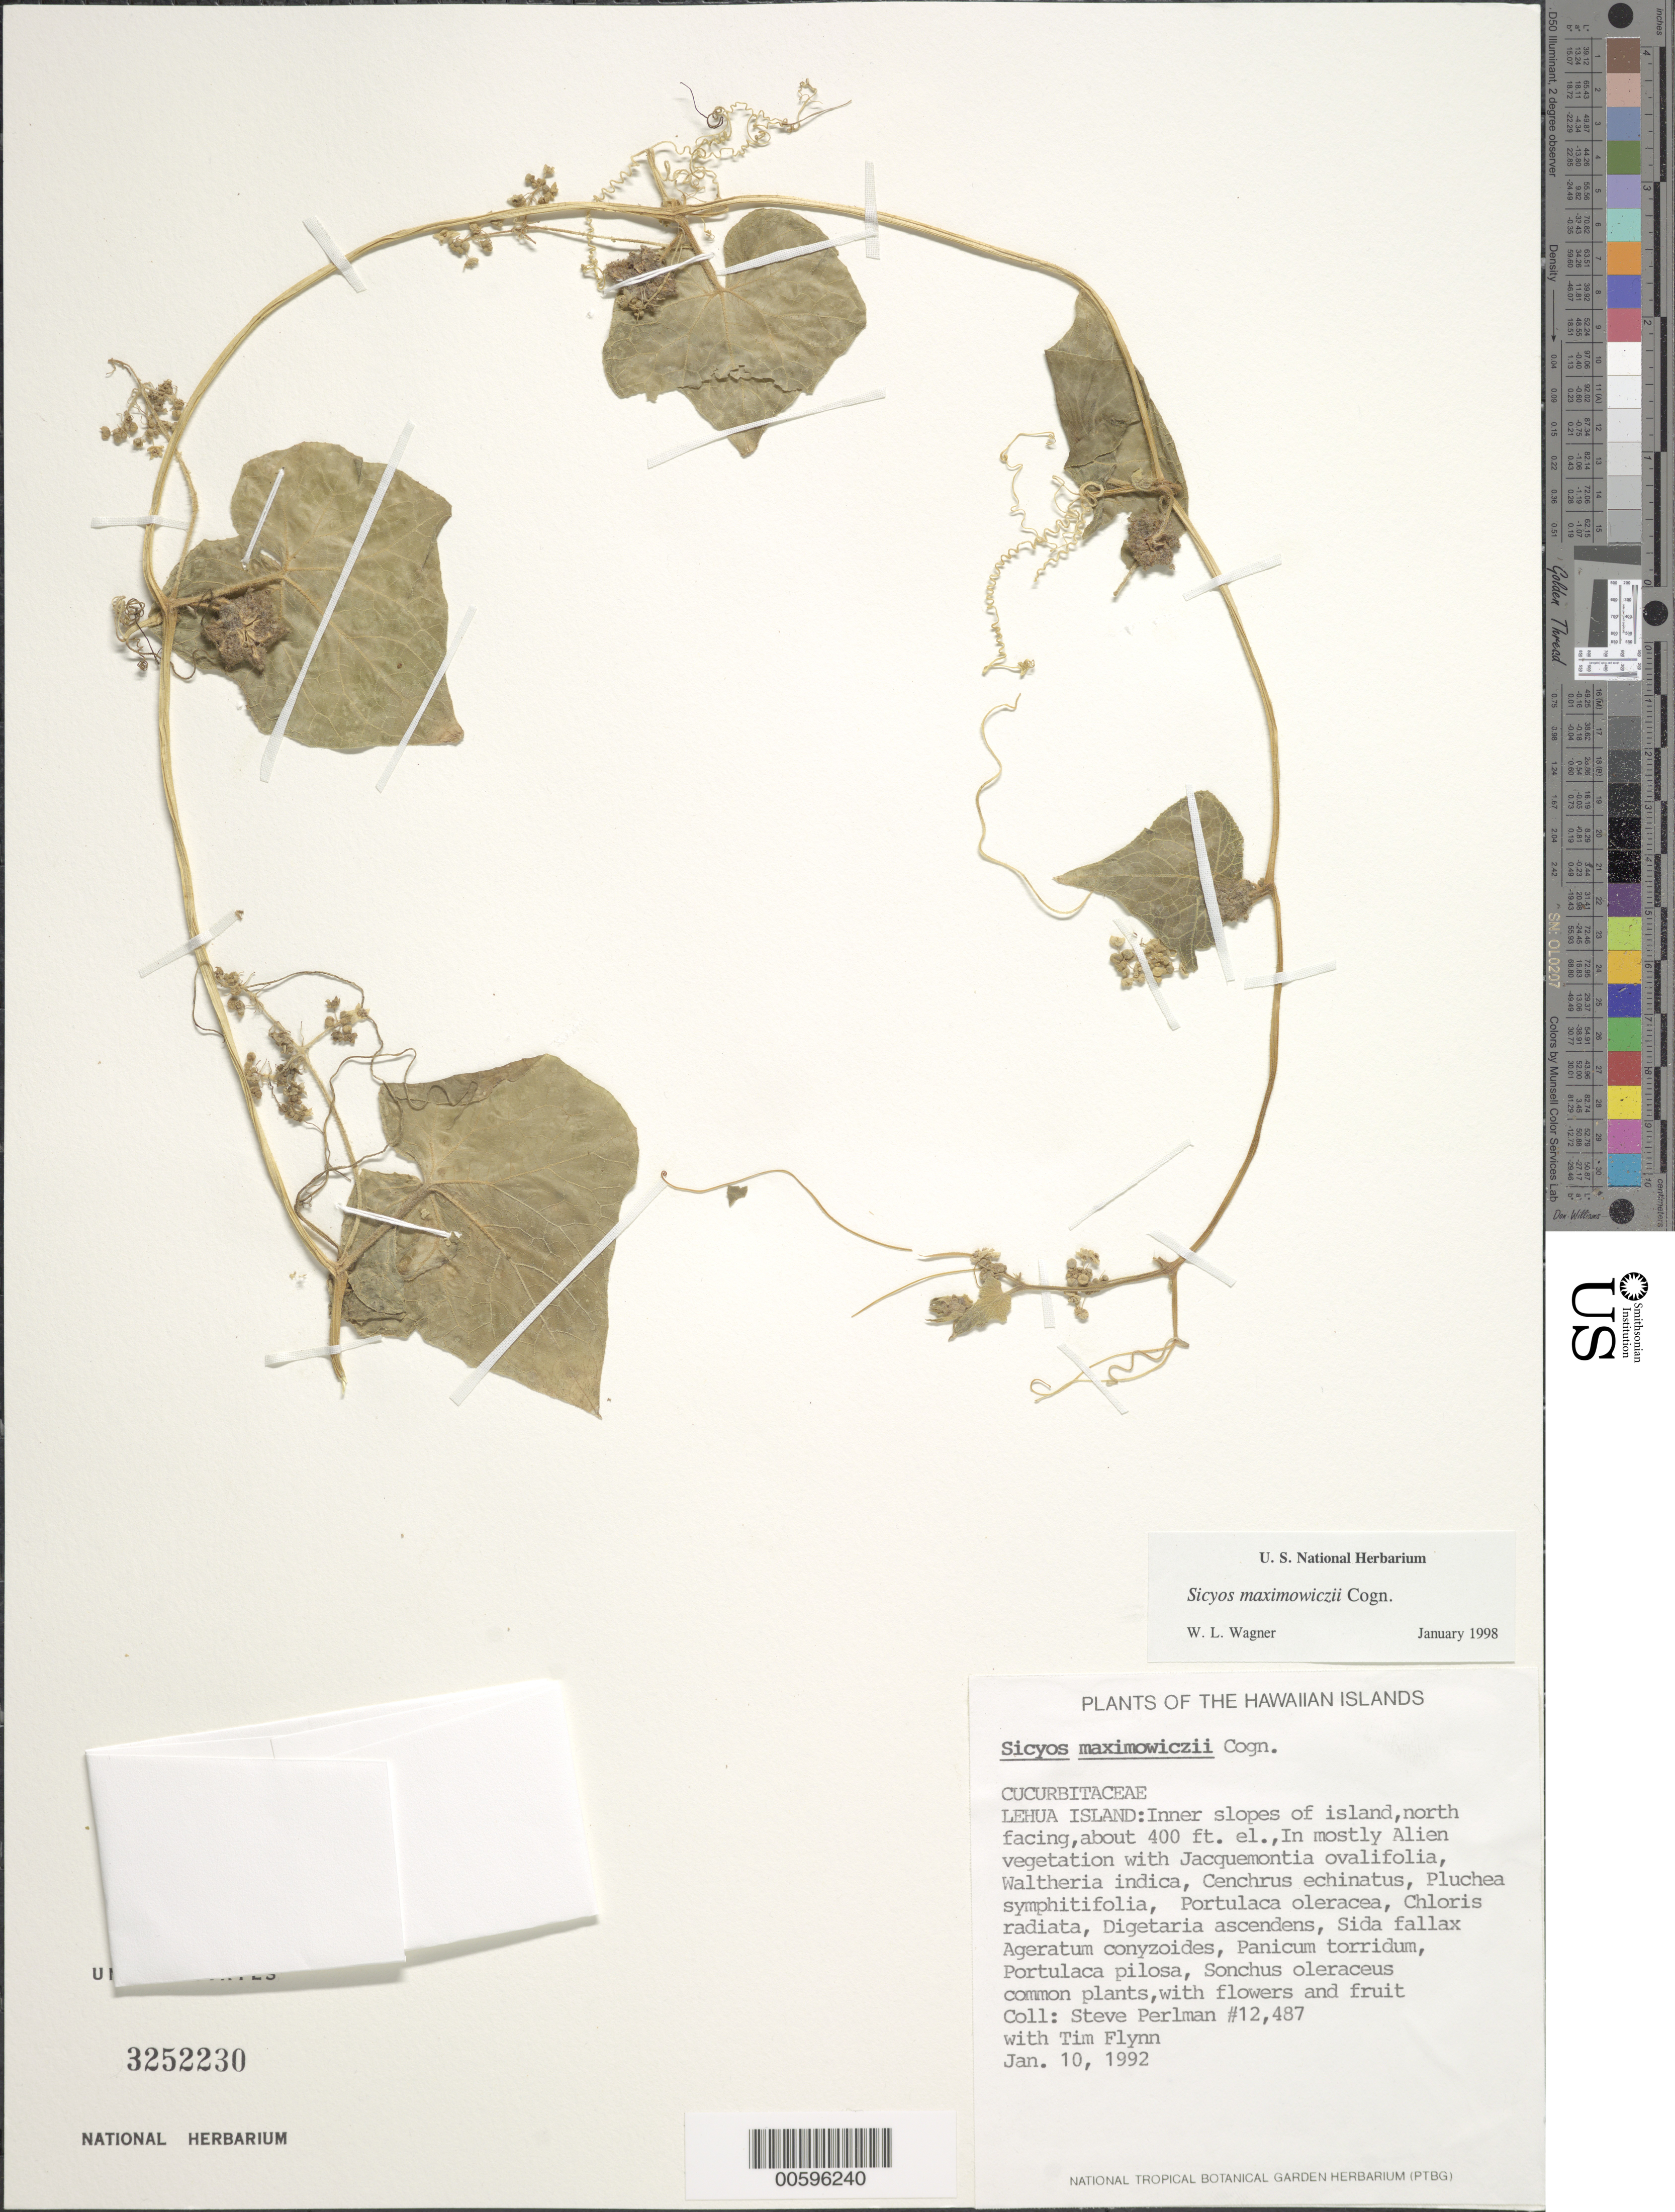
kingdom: Plantae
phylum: Tracheophyta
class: Magnoliopsida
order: Cucurbitales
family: Cucurbitaceae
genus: Sicyos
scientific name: Sicyos maximowiczii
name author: Cogn.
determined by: Wagner, W. L., (BOT), Smithsonian Institution - National Museum of Natural History (UNITED STATES)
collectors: S. P. Perlman & T. W. Flynn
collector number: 12487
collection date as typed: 10 Jan 1992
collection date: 1992-01-10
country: United States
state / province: Hawaii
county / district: Kauai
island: Lehua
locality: Inner slopes of island, N facing.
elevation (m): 122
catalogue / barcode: US 3252230